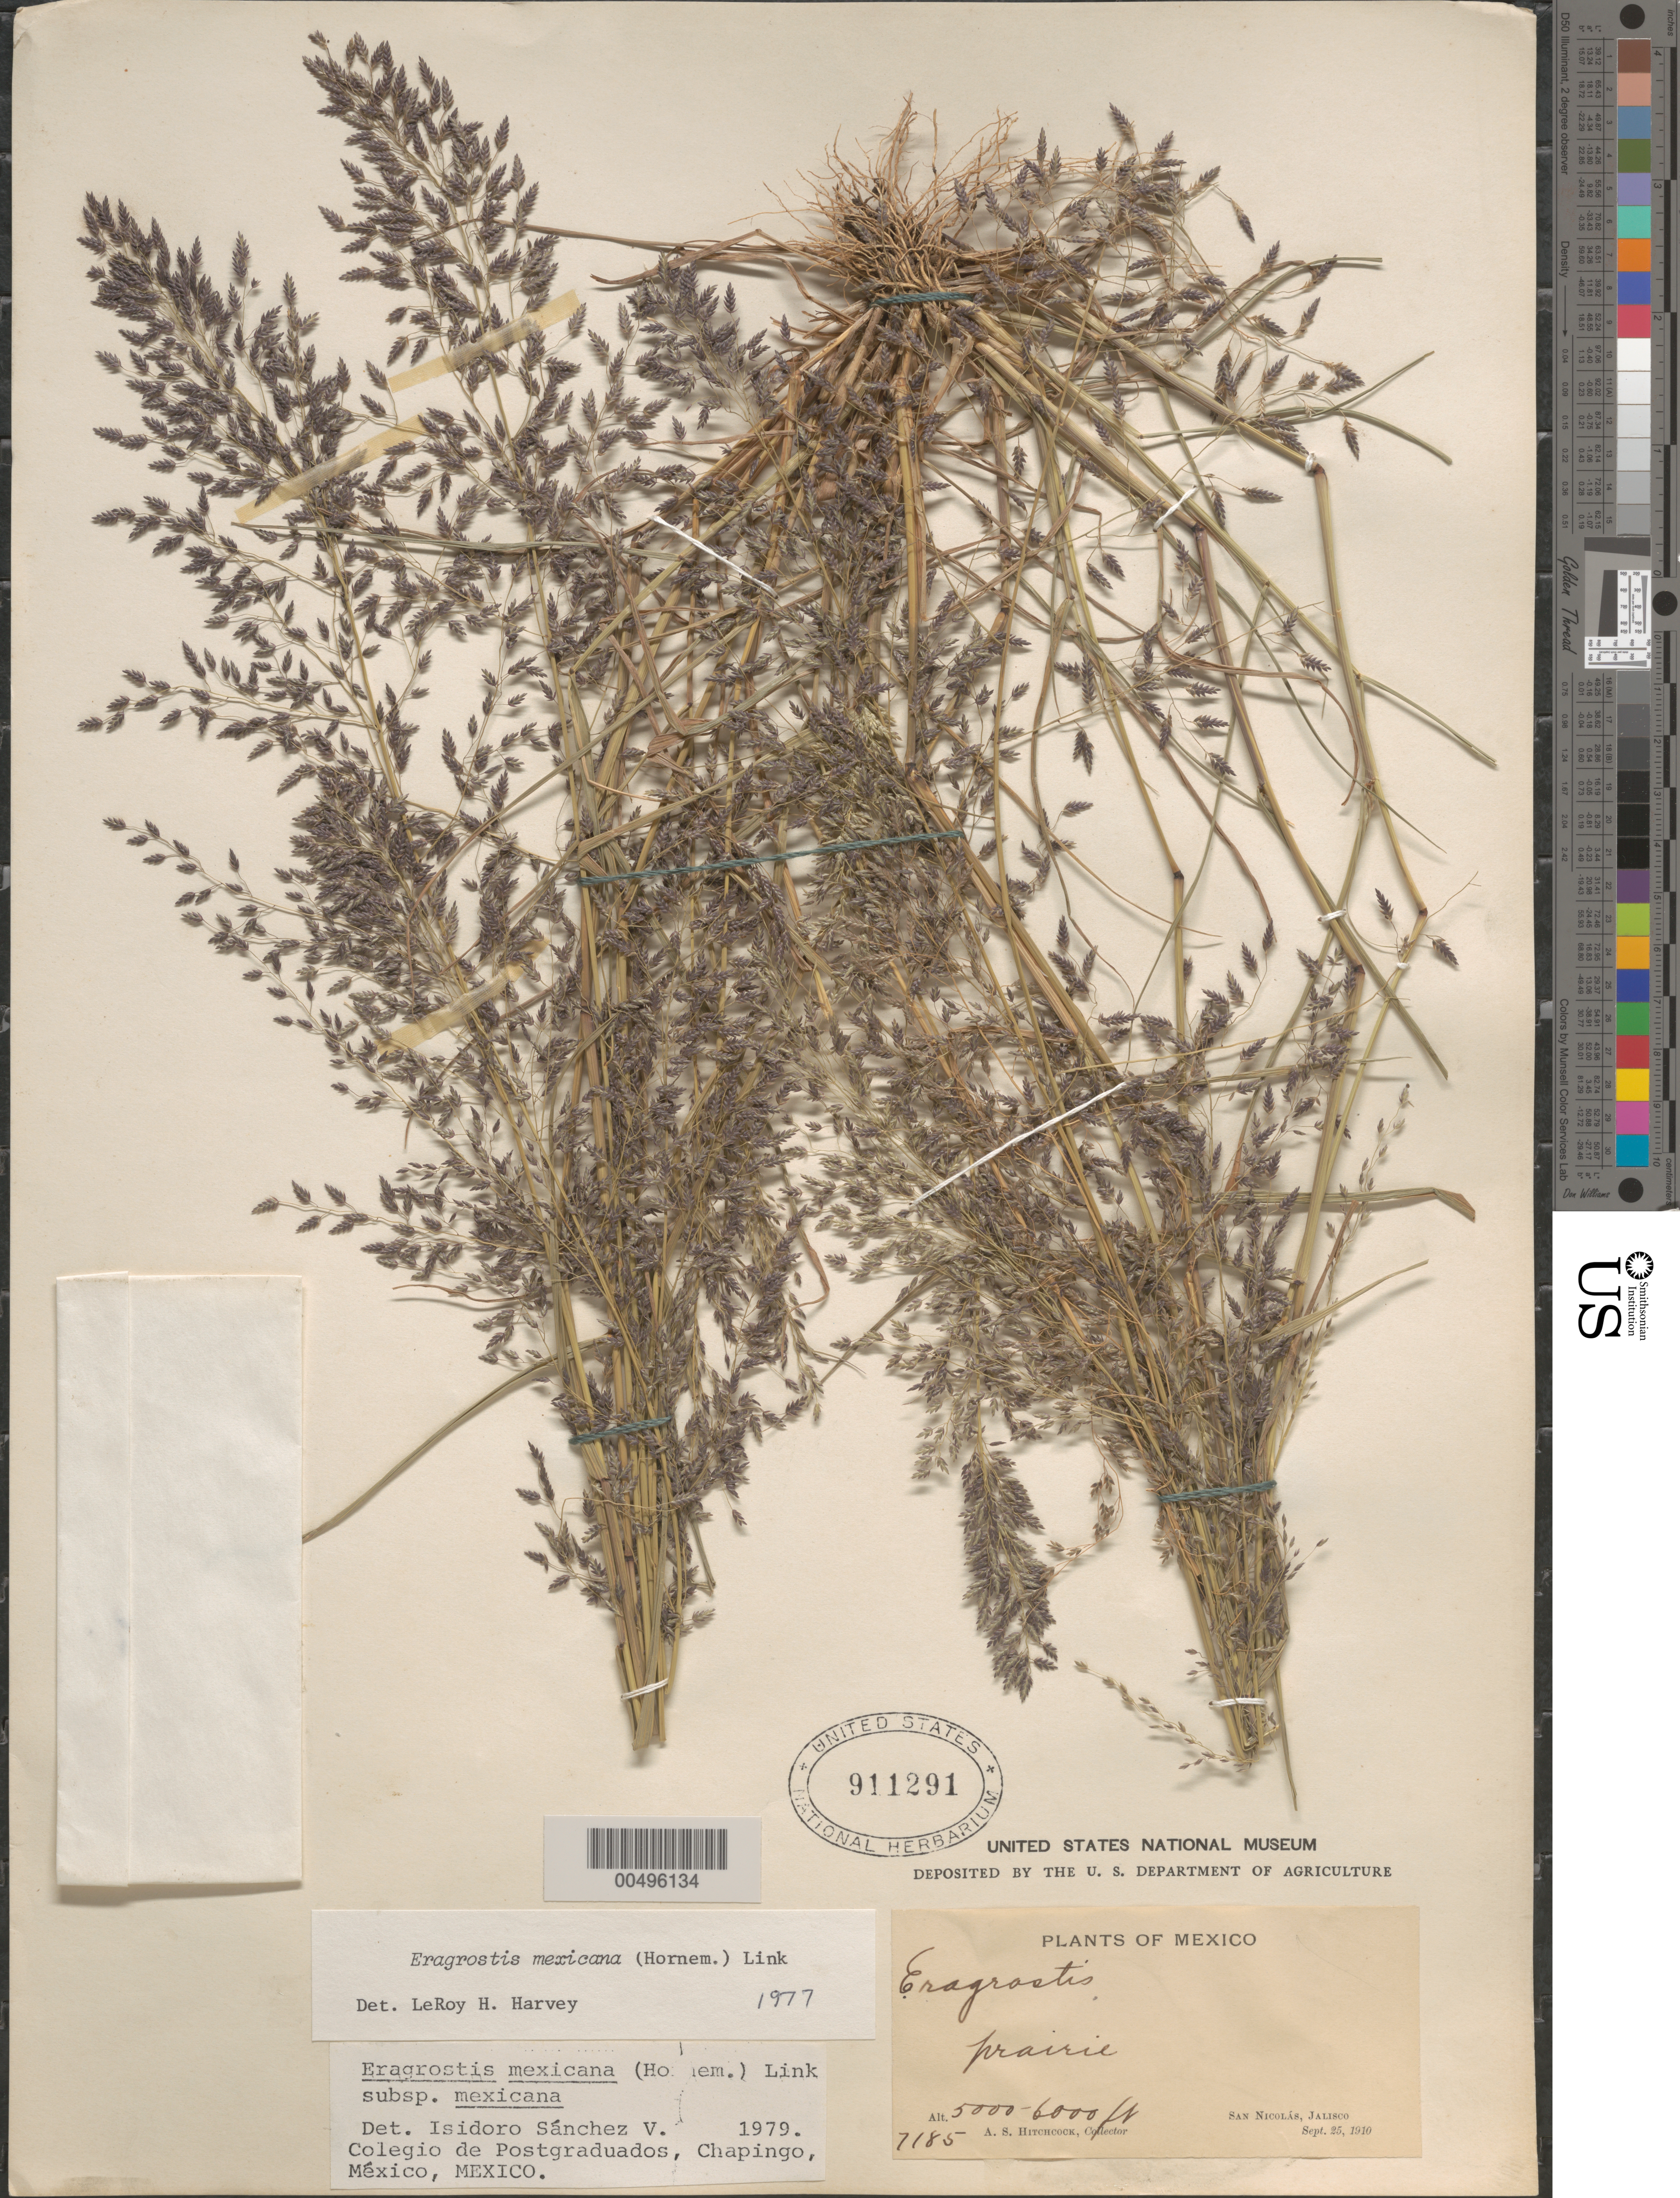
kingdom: Plantae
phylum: Tracheophyta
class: Liliopsida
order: Poales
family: Poaceae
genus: Eragrostis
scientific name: Eragrostis mexicana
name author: (Hornem.) Link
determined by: Sánchez Vega, I. M.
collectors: A. S. Hitchcock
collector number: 7185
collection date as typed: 25 Sep 1910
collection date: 1910-09-25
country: Mexico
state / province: Jalisco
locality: San Nicolás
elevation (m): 1524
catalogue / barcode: US 911291